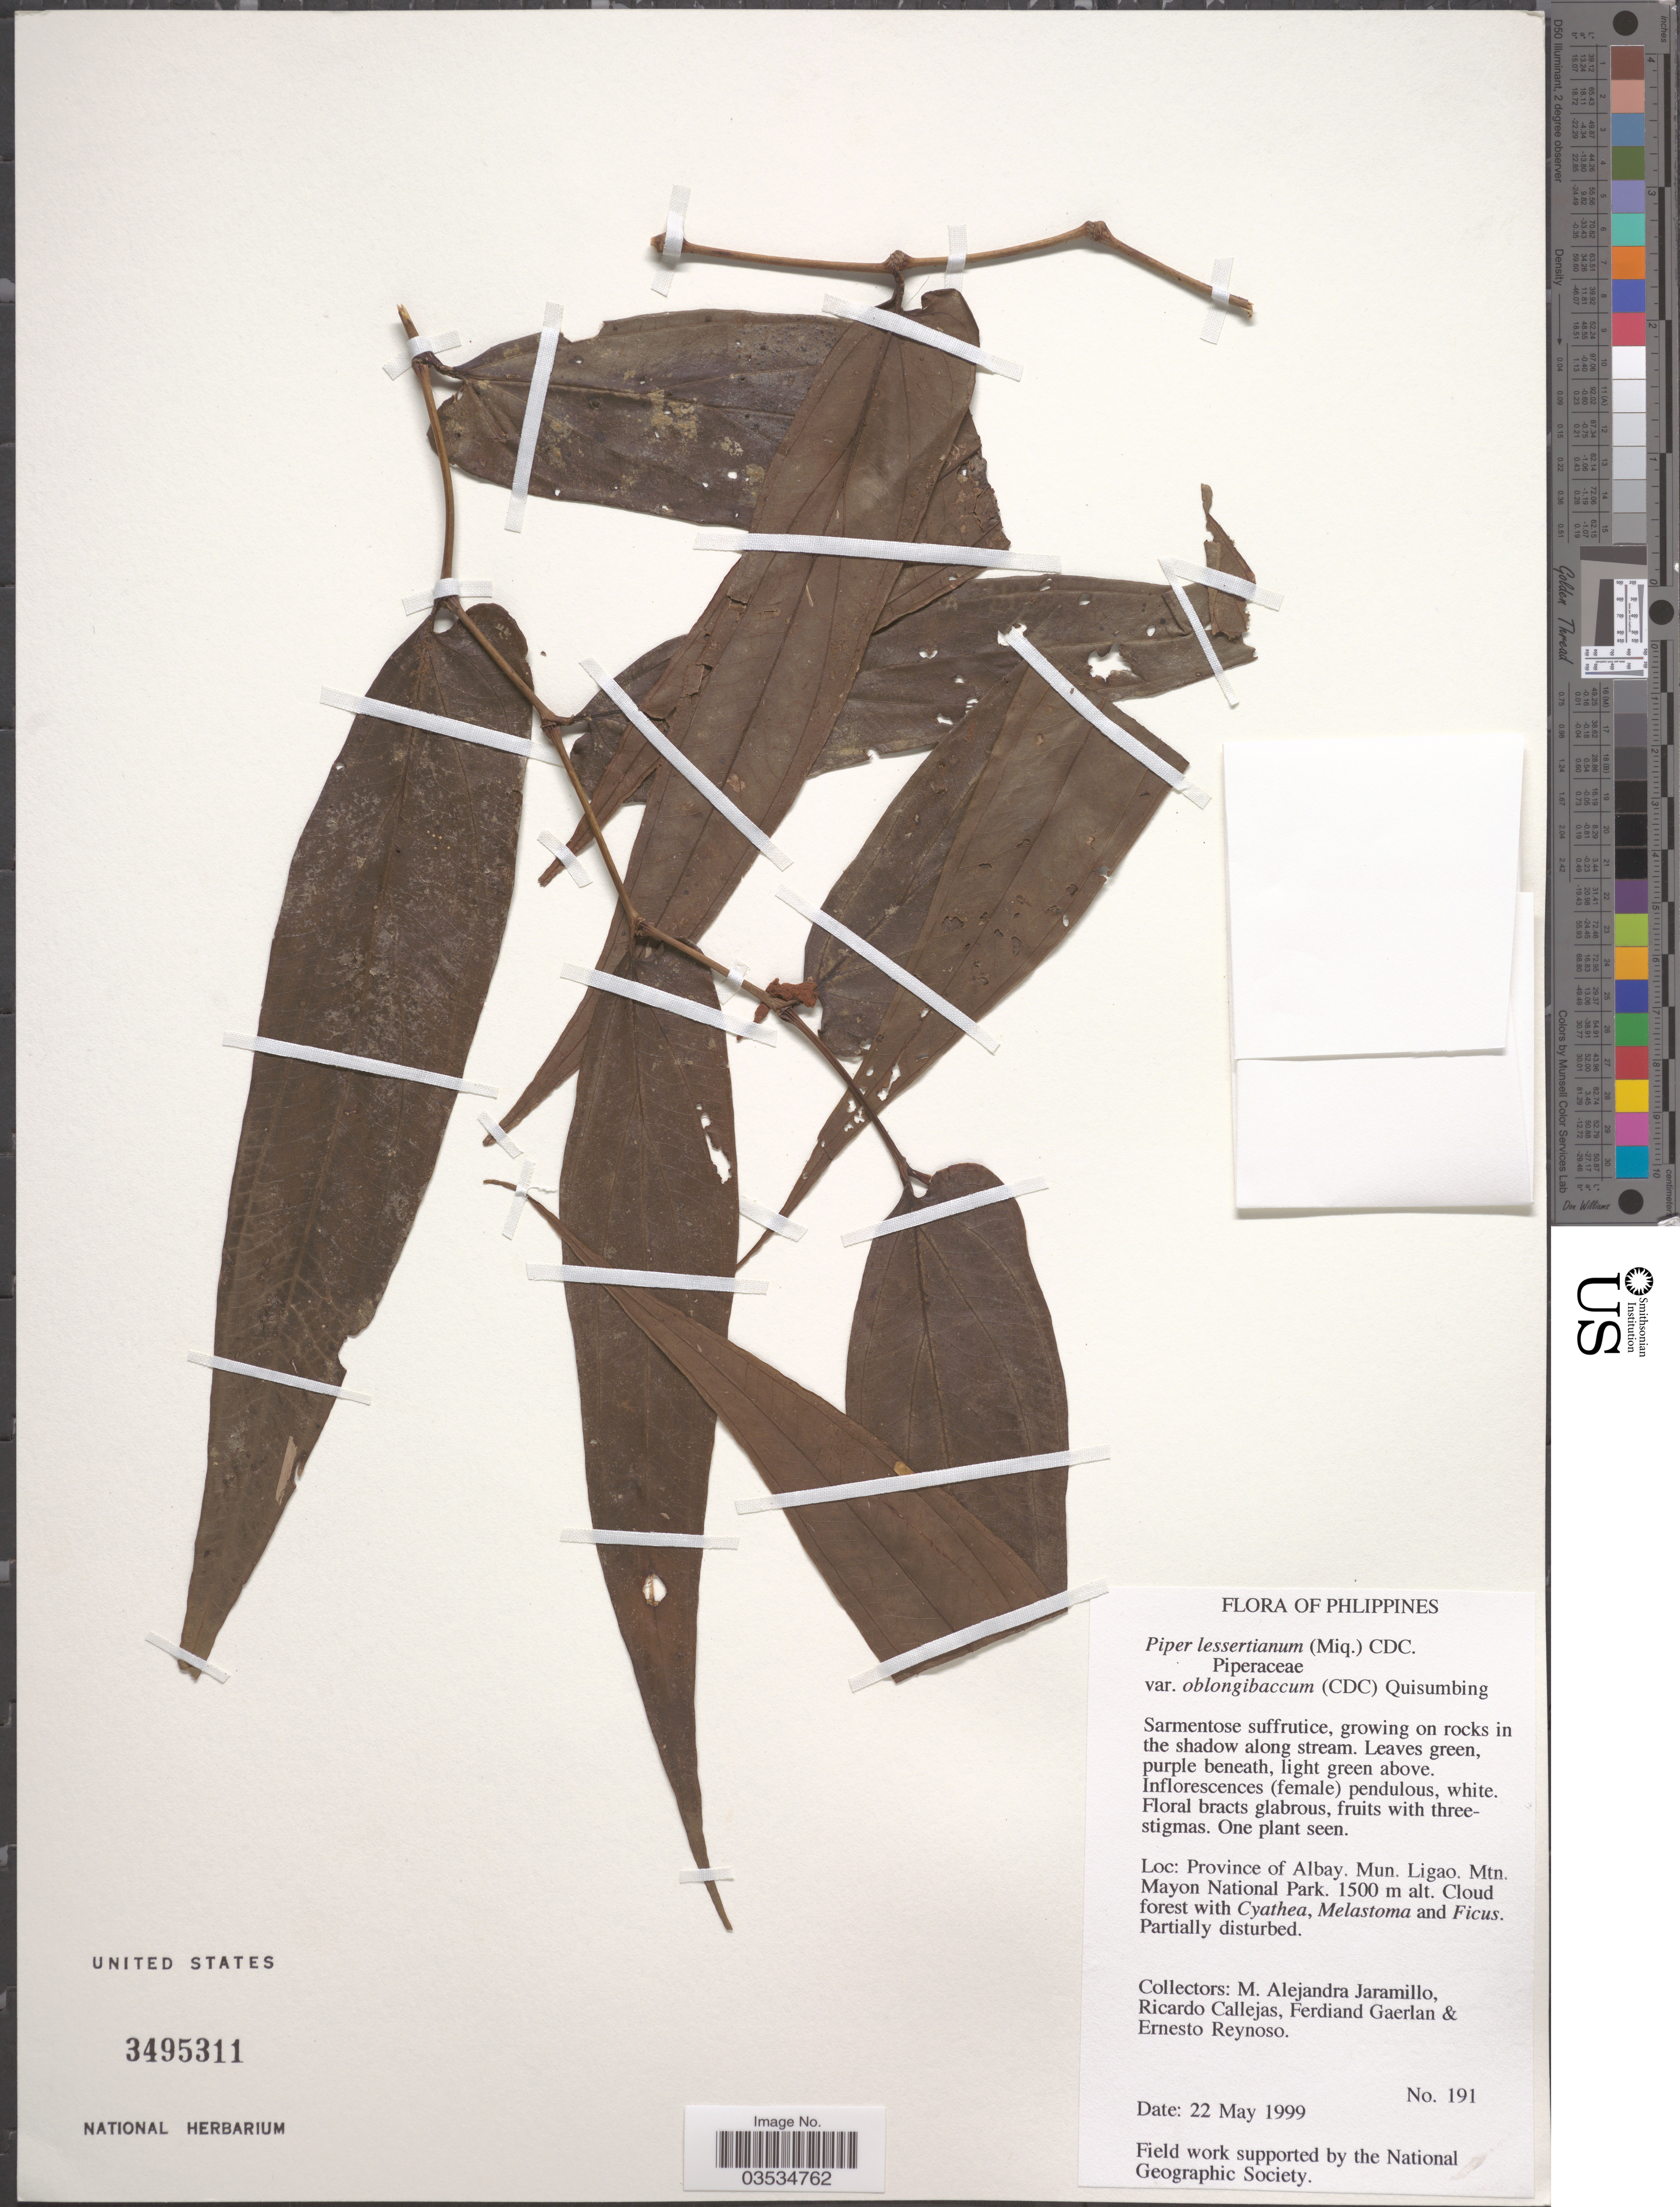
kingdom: Plantae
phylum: Tracheophyta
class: Magnoliopsida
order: Piperales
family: Piperaceae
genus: Piper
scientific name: Piper lessertianum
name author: C. DC.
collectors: M. A. Jaramillo, R. Callejas, F. Gaerlan & E. Reynoso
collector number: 191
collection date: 1999-05-22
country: Philippines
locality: Province of Albay. Mun. Ligao. Mtn. Mayon National Park.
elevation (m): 1500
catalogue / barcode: US 3495311